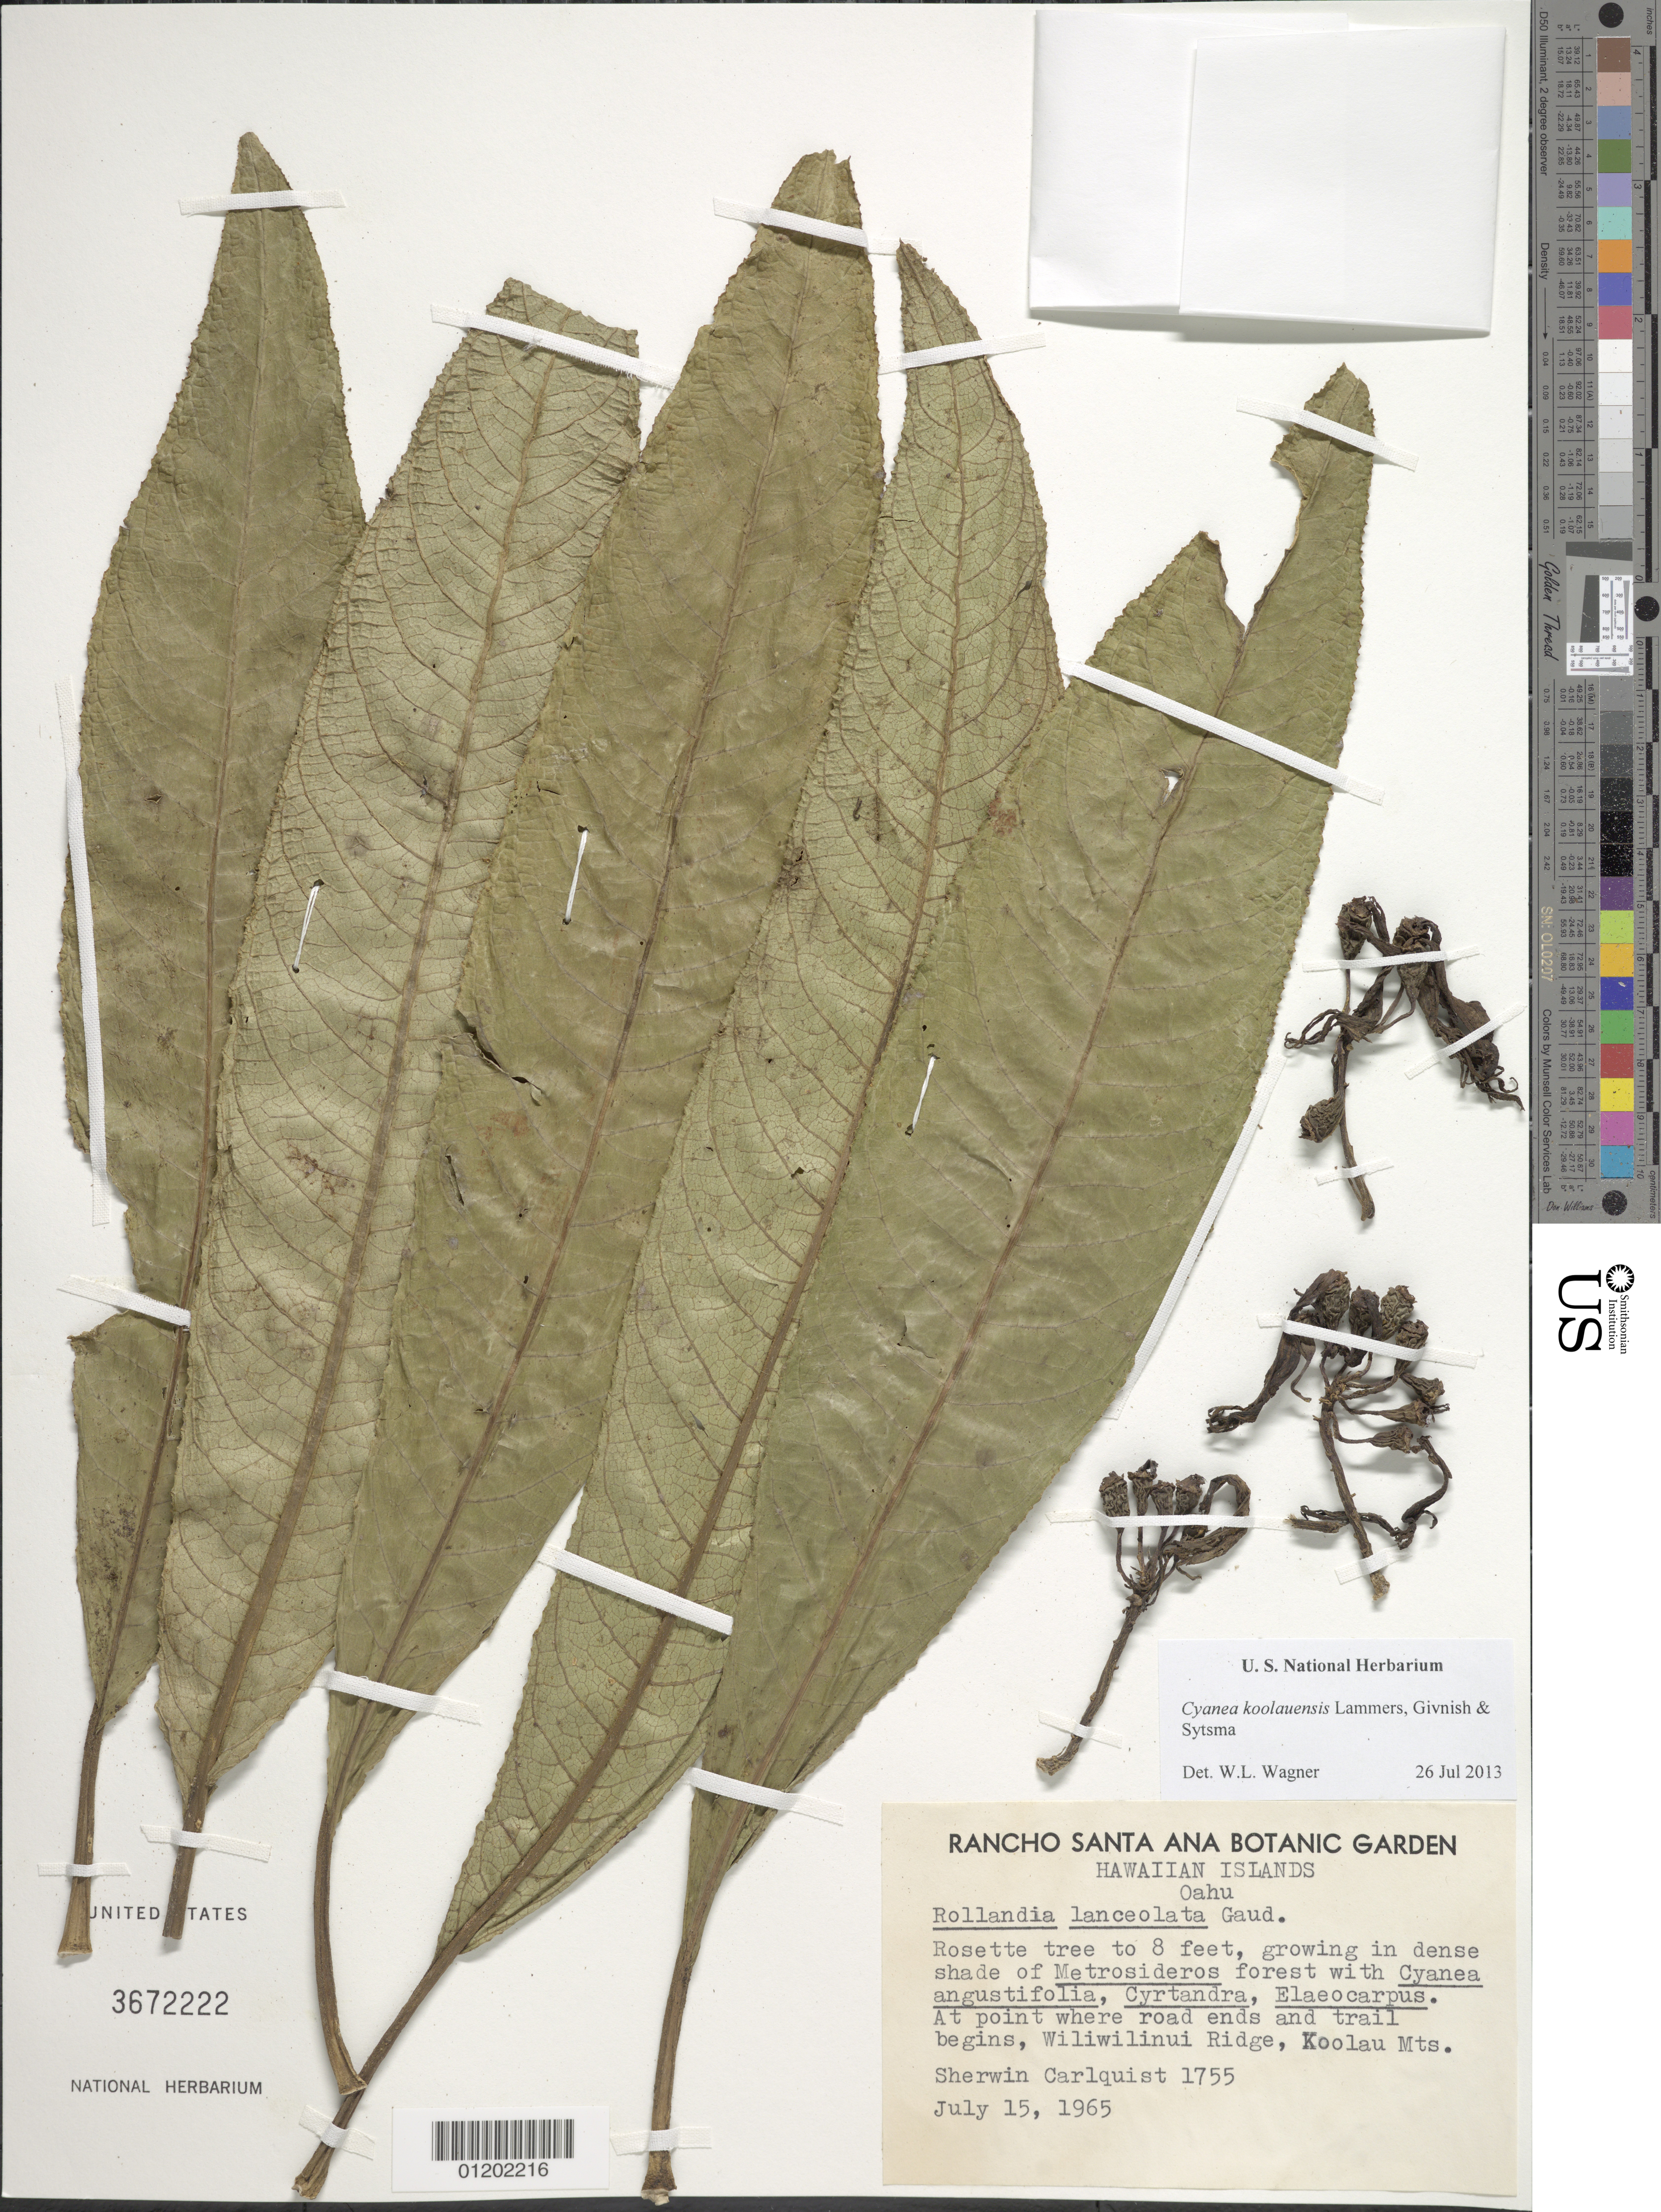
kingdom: Plantae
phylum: Tracheophyta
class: Magnoliopsida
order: Asterales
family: Campanulaceae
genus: Cyanea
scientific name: Cyanea koolauensis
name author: Lammers et al.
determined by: Wagner, W. L., (BOT), Smithsonian Institution - National Museum of Natural History (UNITED STATES)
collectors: S. Carlquist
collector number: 1755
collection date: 1965-07-15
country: United States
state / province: Hawaii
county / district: Honolulu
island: Oahu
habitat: Metrosideros forest.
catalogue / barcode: US 3672222